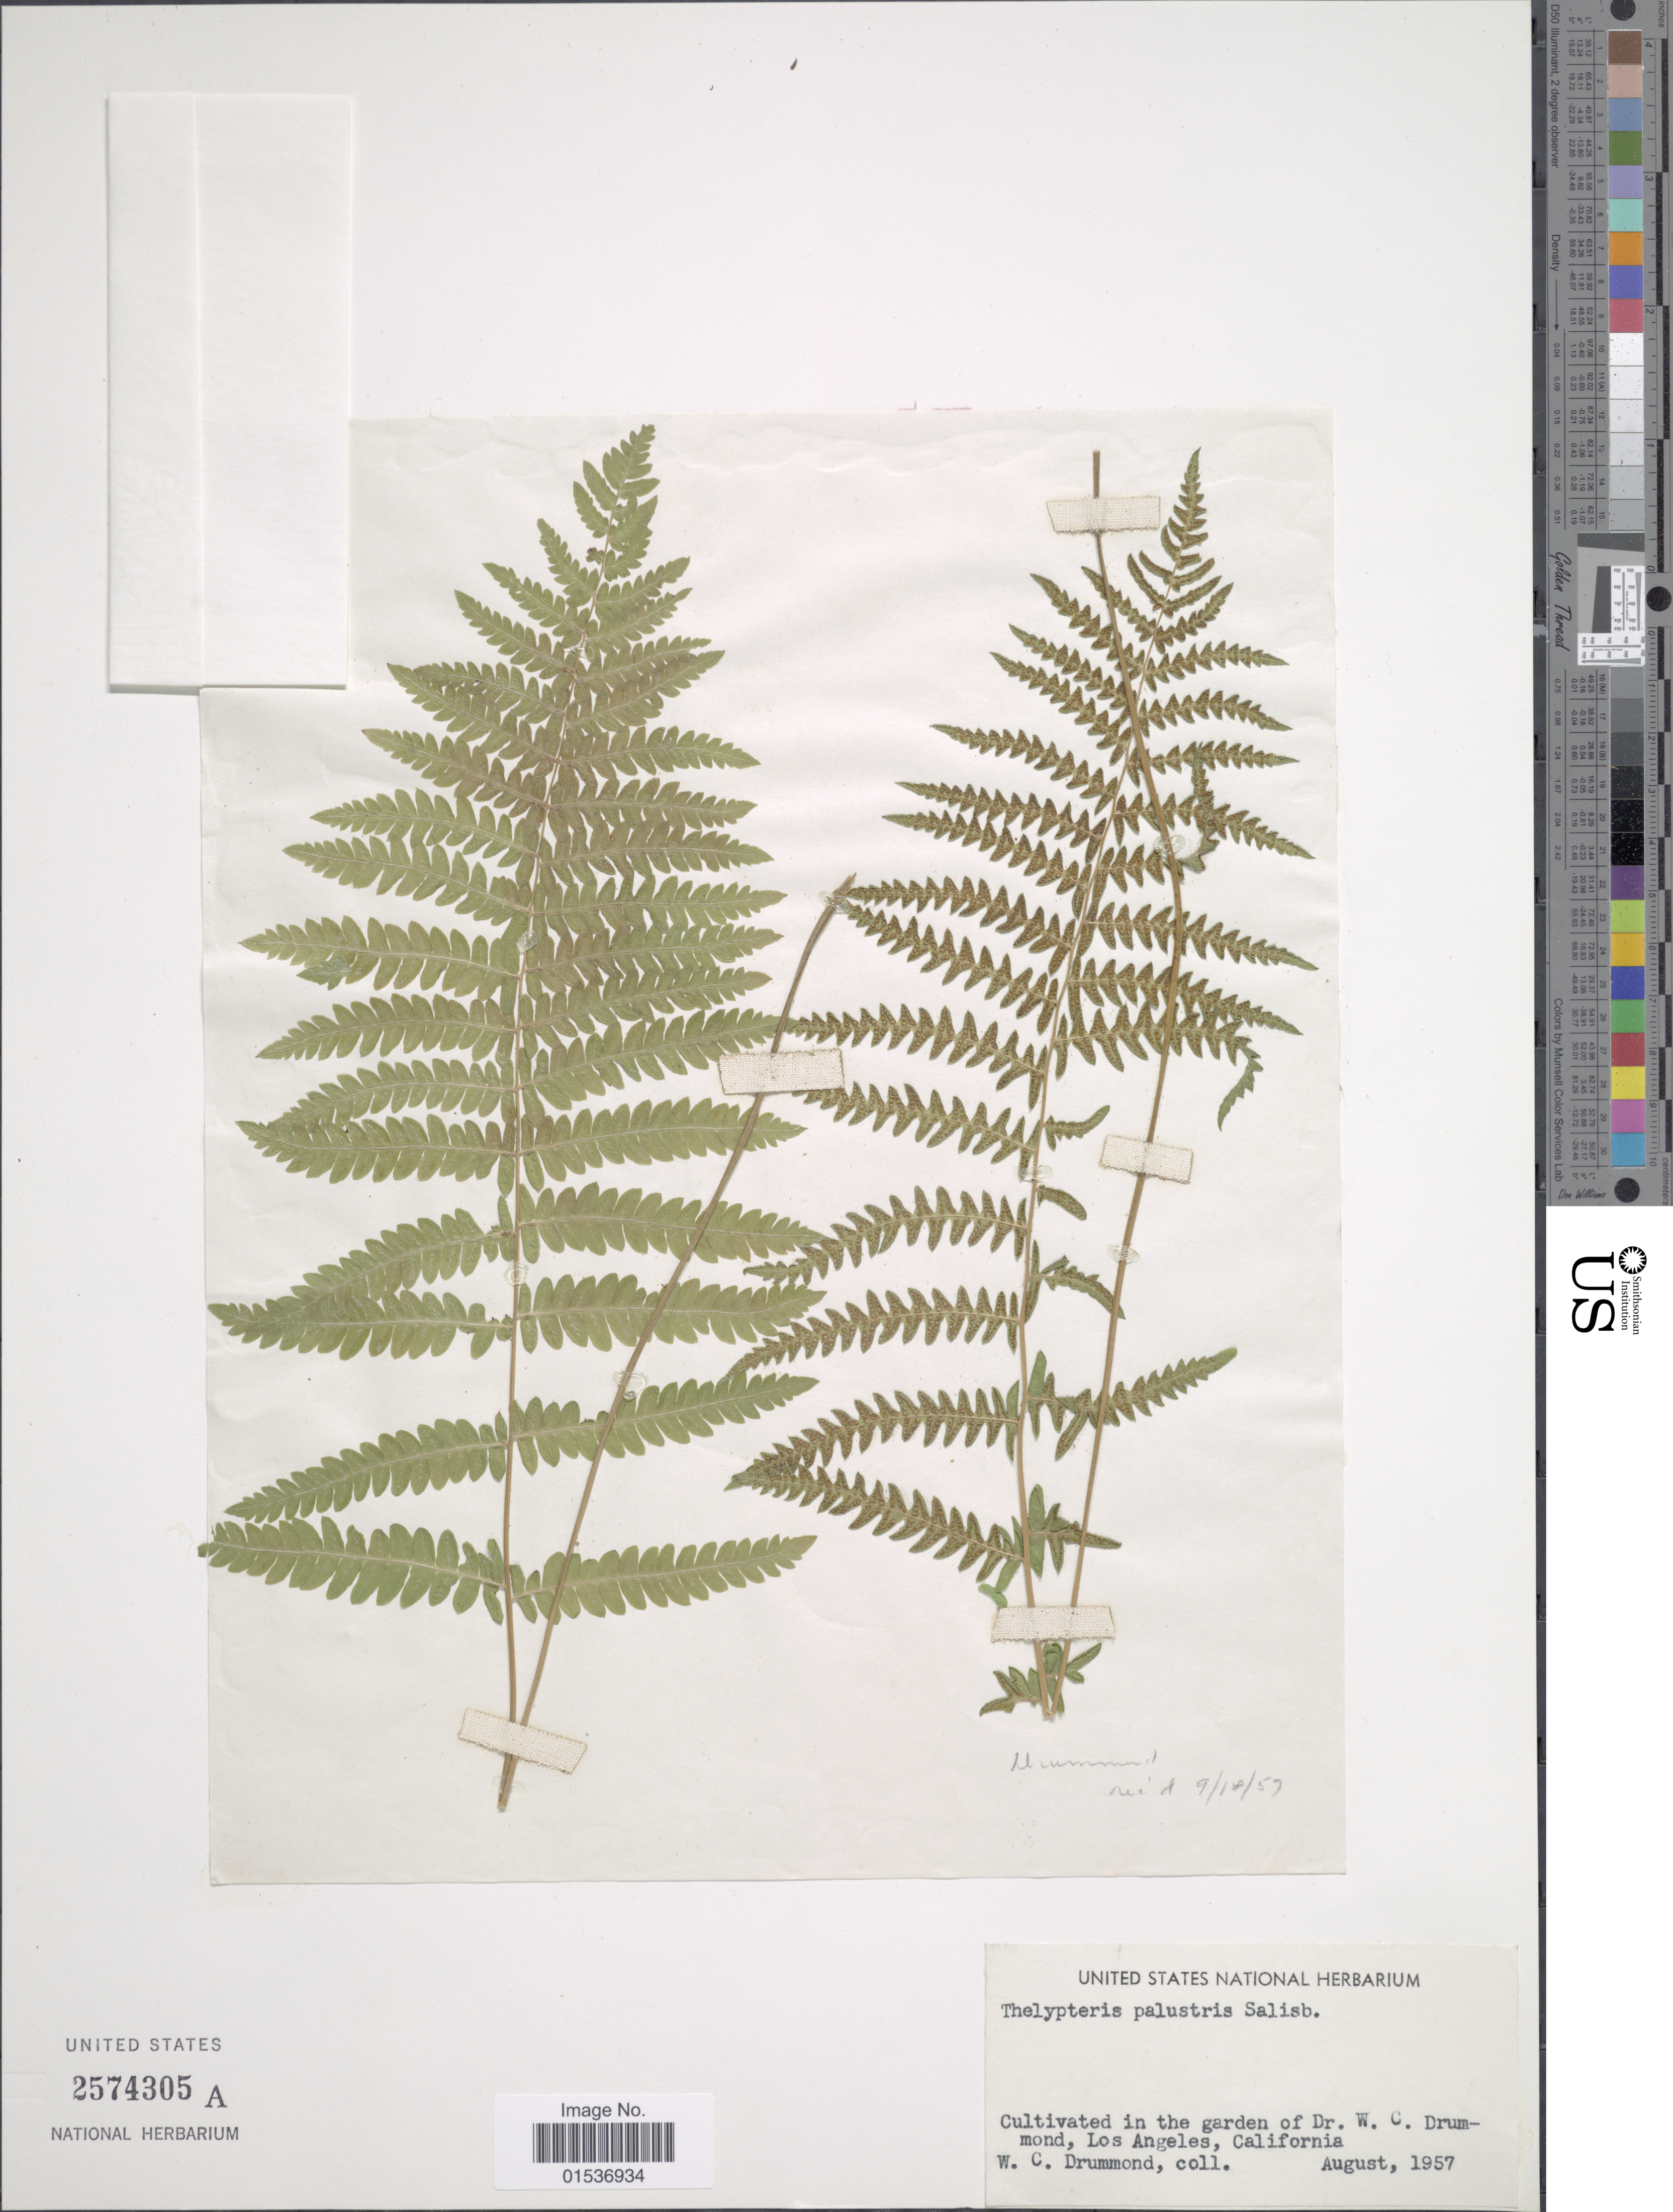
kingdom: Plantae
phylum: Tracheophyta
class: Polypodiopsida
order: Polypodiales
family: Thelypteridaceae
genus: Thelypteris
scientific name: Thelypteris palustris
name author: (Salisb.) Schott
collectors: W. Drummond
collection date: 1957-08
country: United States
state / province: California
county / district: Los Angeles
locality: In the garden of Dr. W. C. Drummond, Los Angeles, California.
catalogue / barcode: US 2574305A